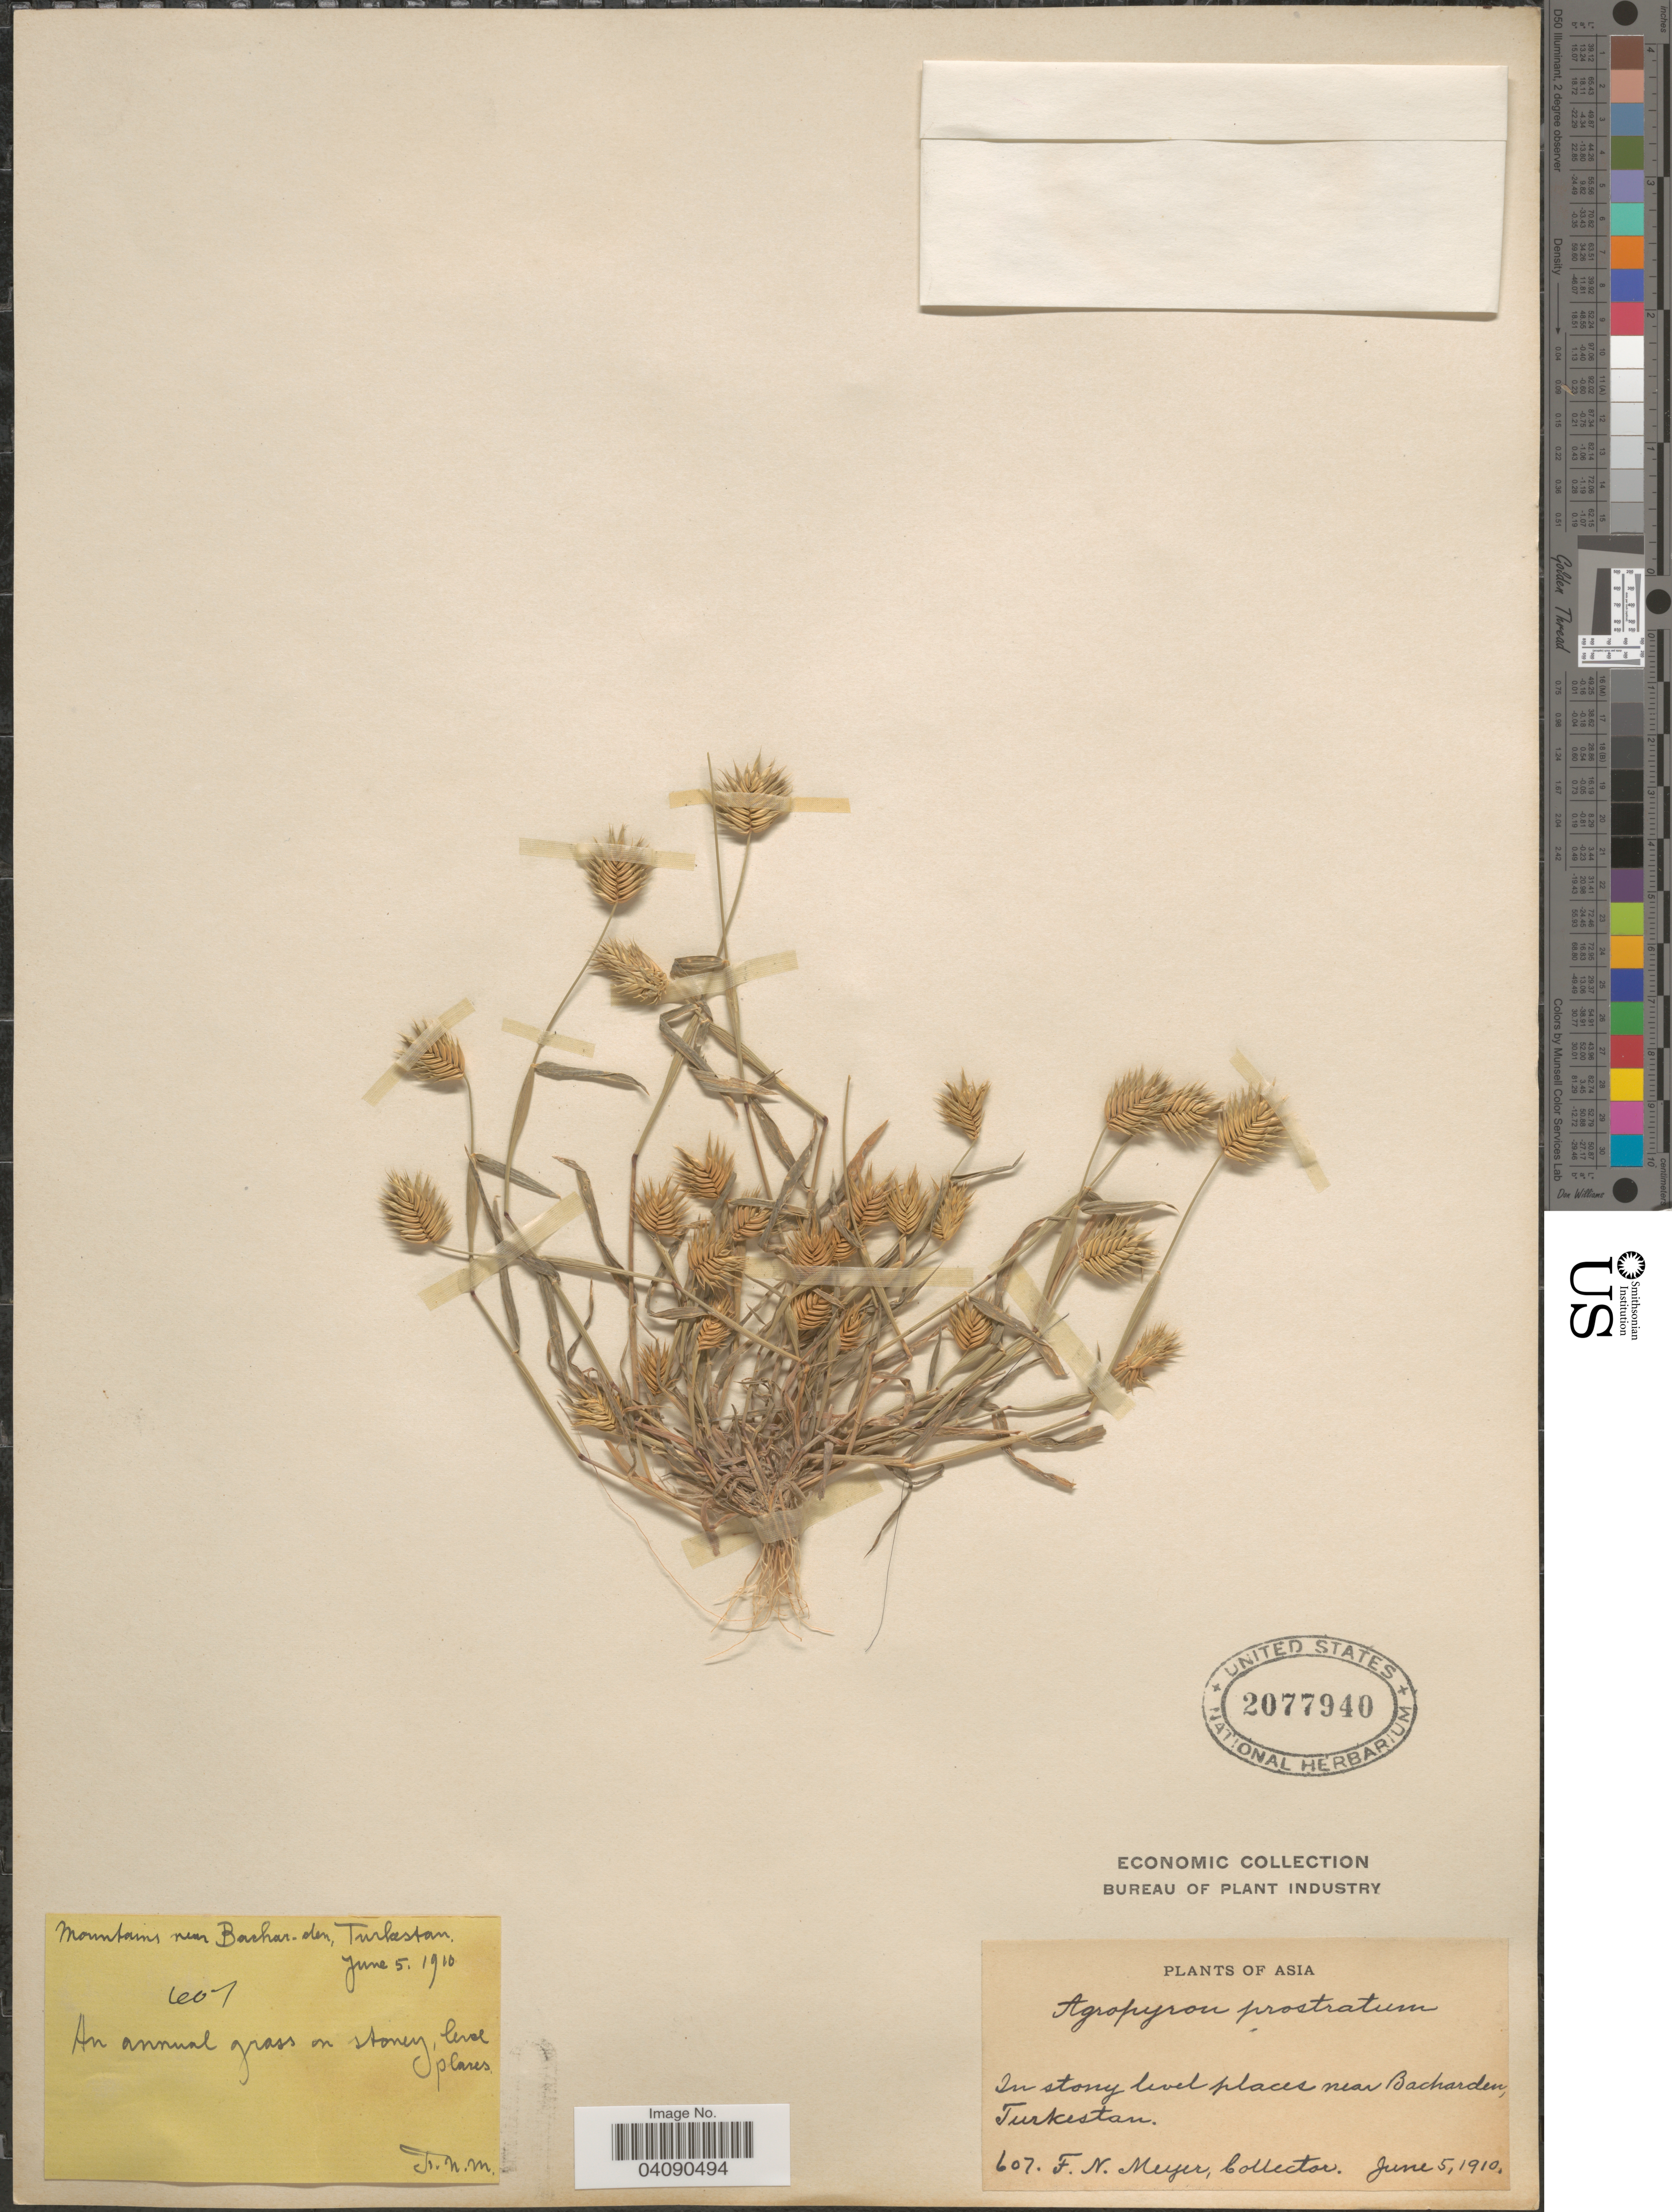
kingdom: Plantae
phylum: Tracheophyta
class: Liliopsida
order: Poales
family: Poaceae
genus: Agropyron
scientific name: Agropyron sp.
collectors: F. N. Meyer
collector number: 607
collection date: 1910-06-05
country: Turkmenistan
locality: Asia. In stoney level places near Bacharden, Turkestan. Mountains near Bachardan.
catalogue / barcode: US 2077940